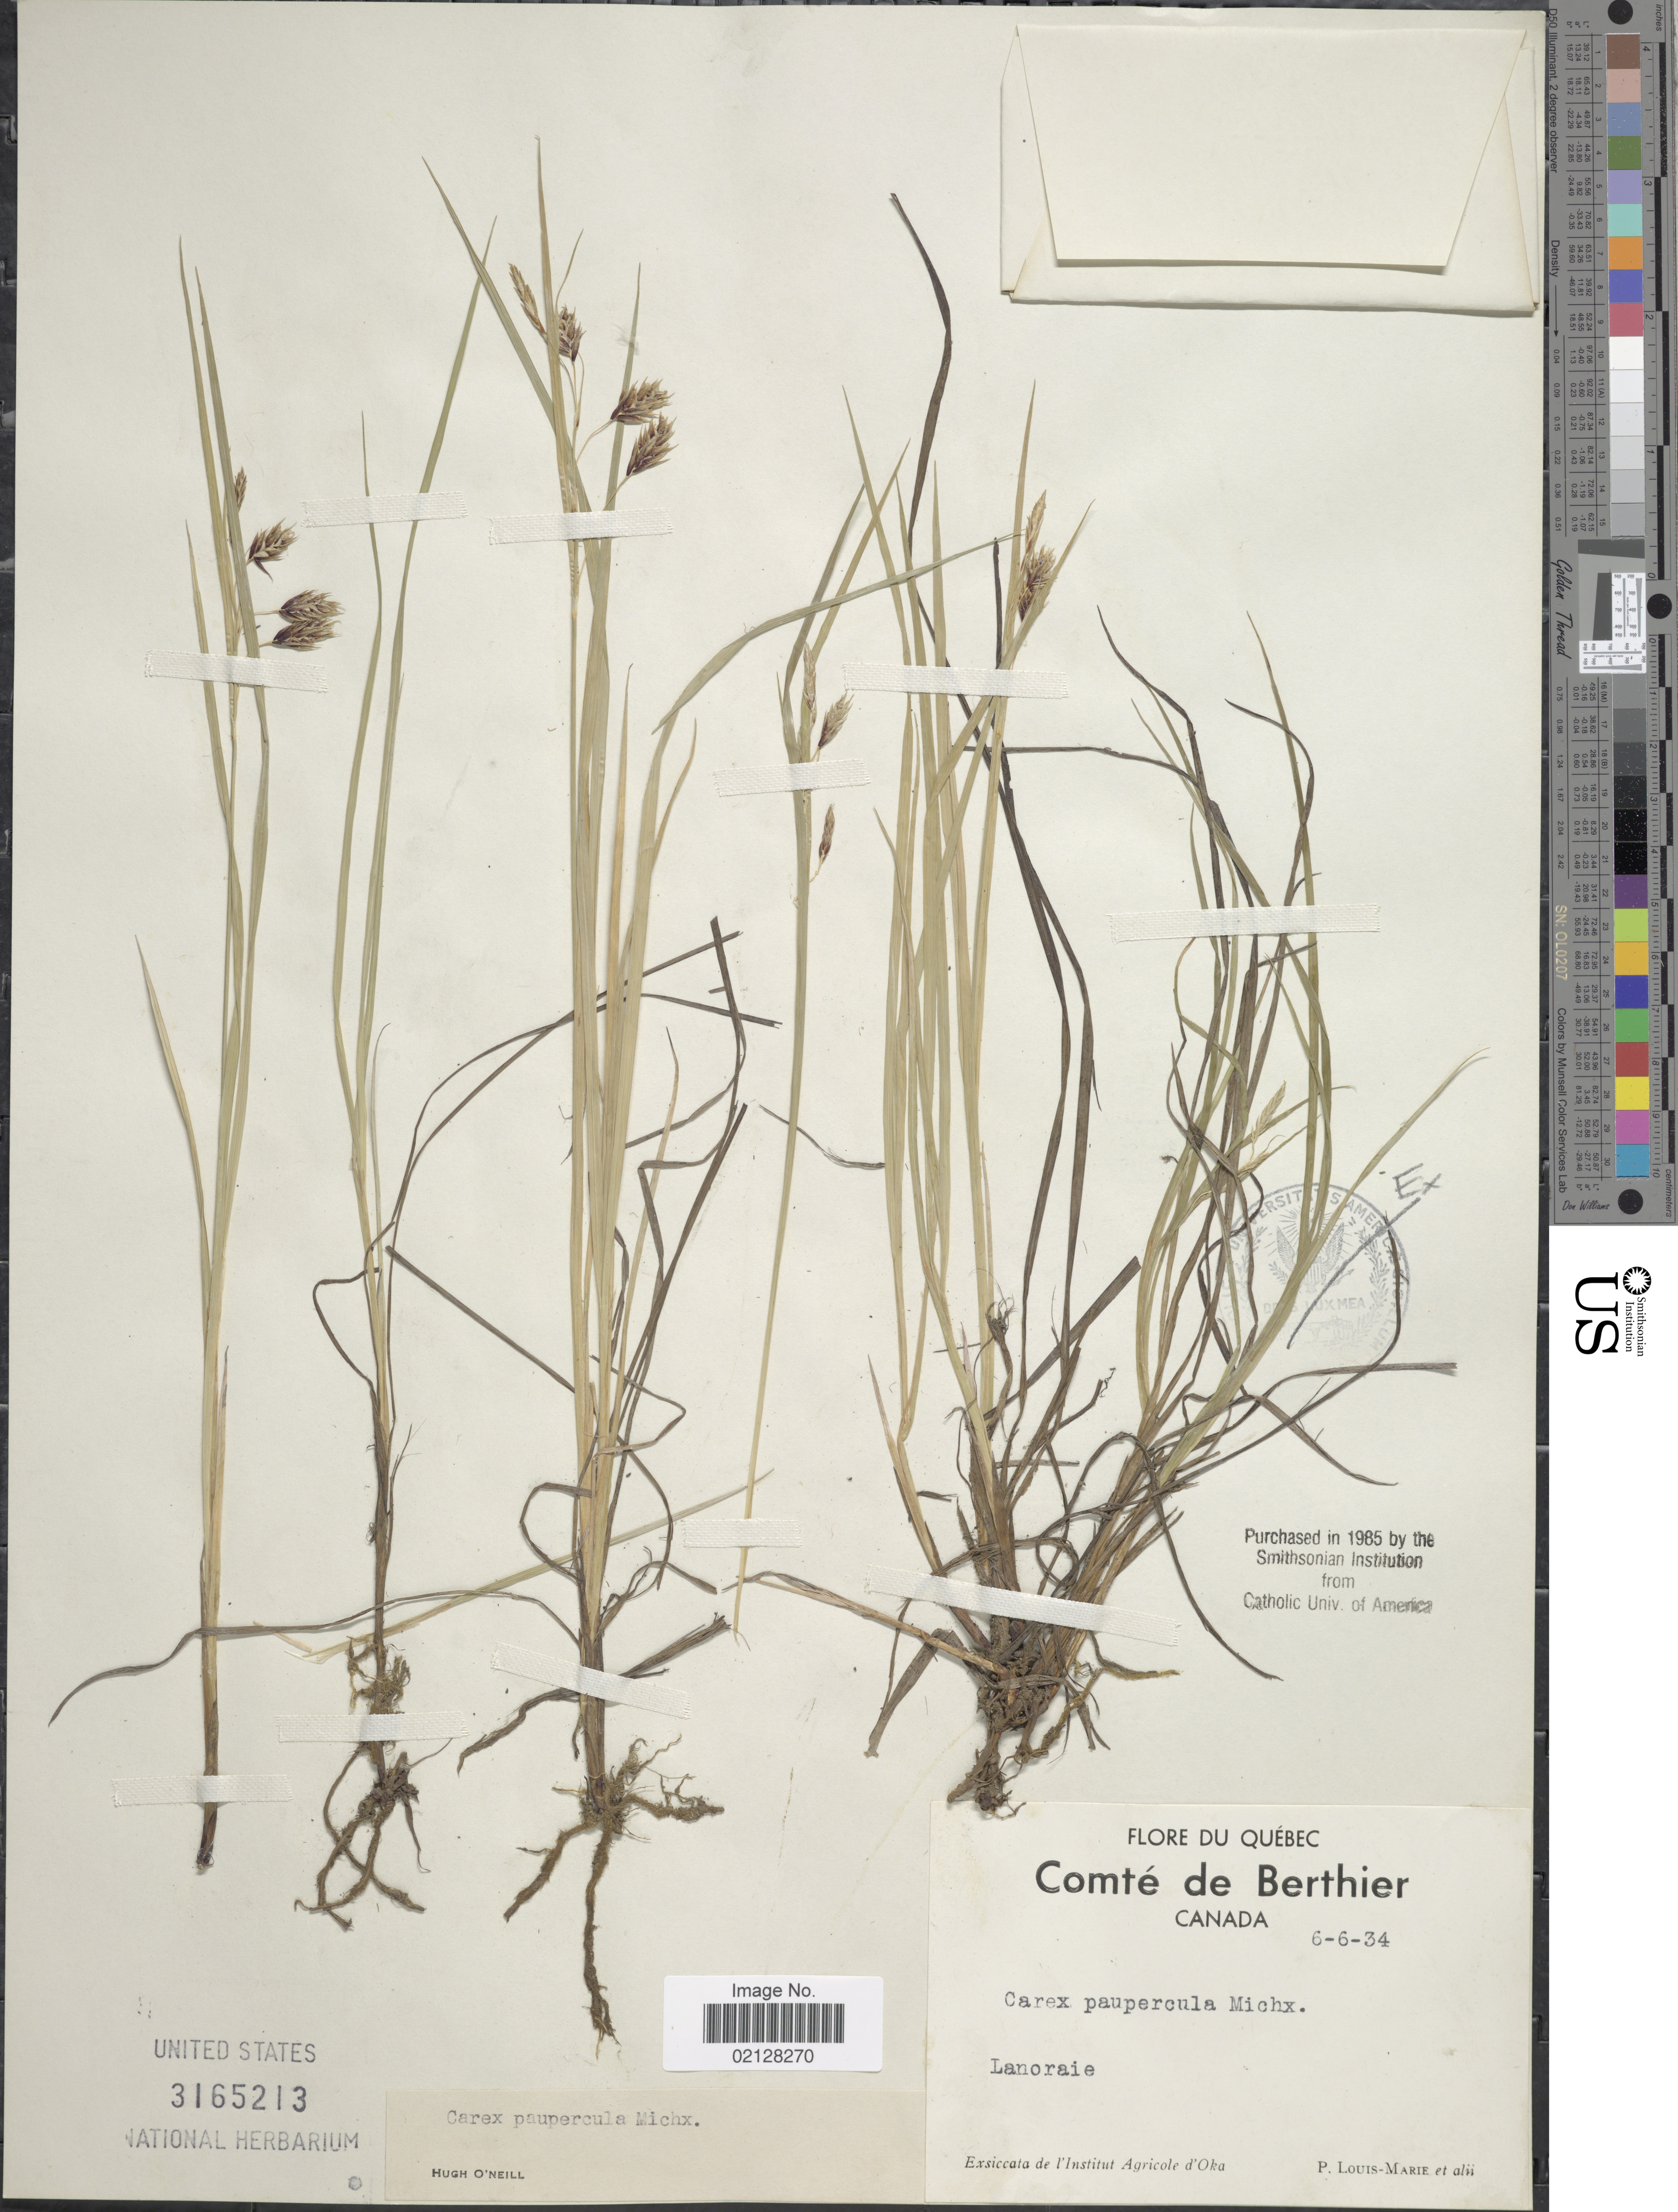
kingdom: Plantae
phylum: Tracheophyta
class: Liliopsida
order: Poales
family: Cyperaceae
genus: Carex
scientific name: Carex magellanica subsp. irrigua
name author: (Wahlenb.) Hiitonen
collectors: L.-M. LaLonde & et al.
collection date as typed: Transcribed d/m/y: 6/6/34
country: Canada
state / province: Quebec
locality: Comte de Berthier, Canada, Lanoraie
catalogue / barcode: US 3165213